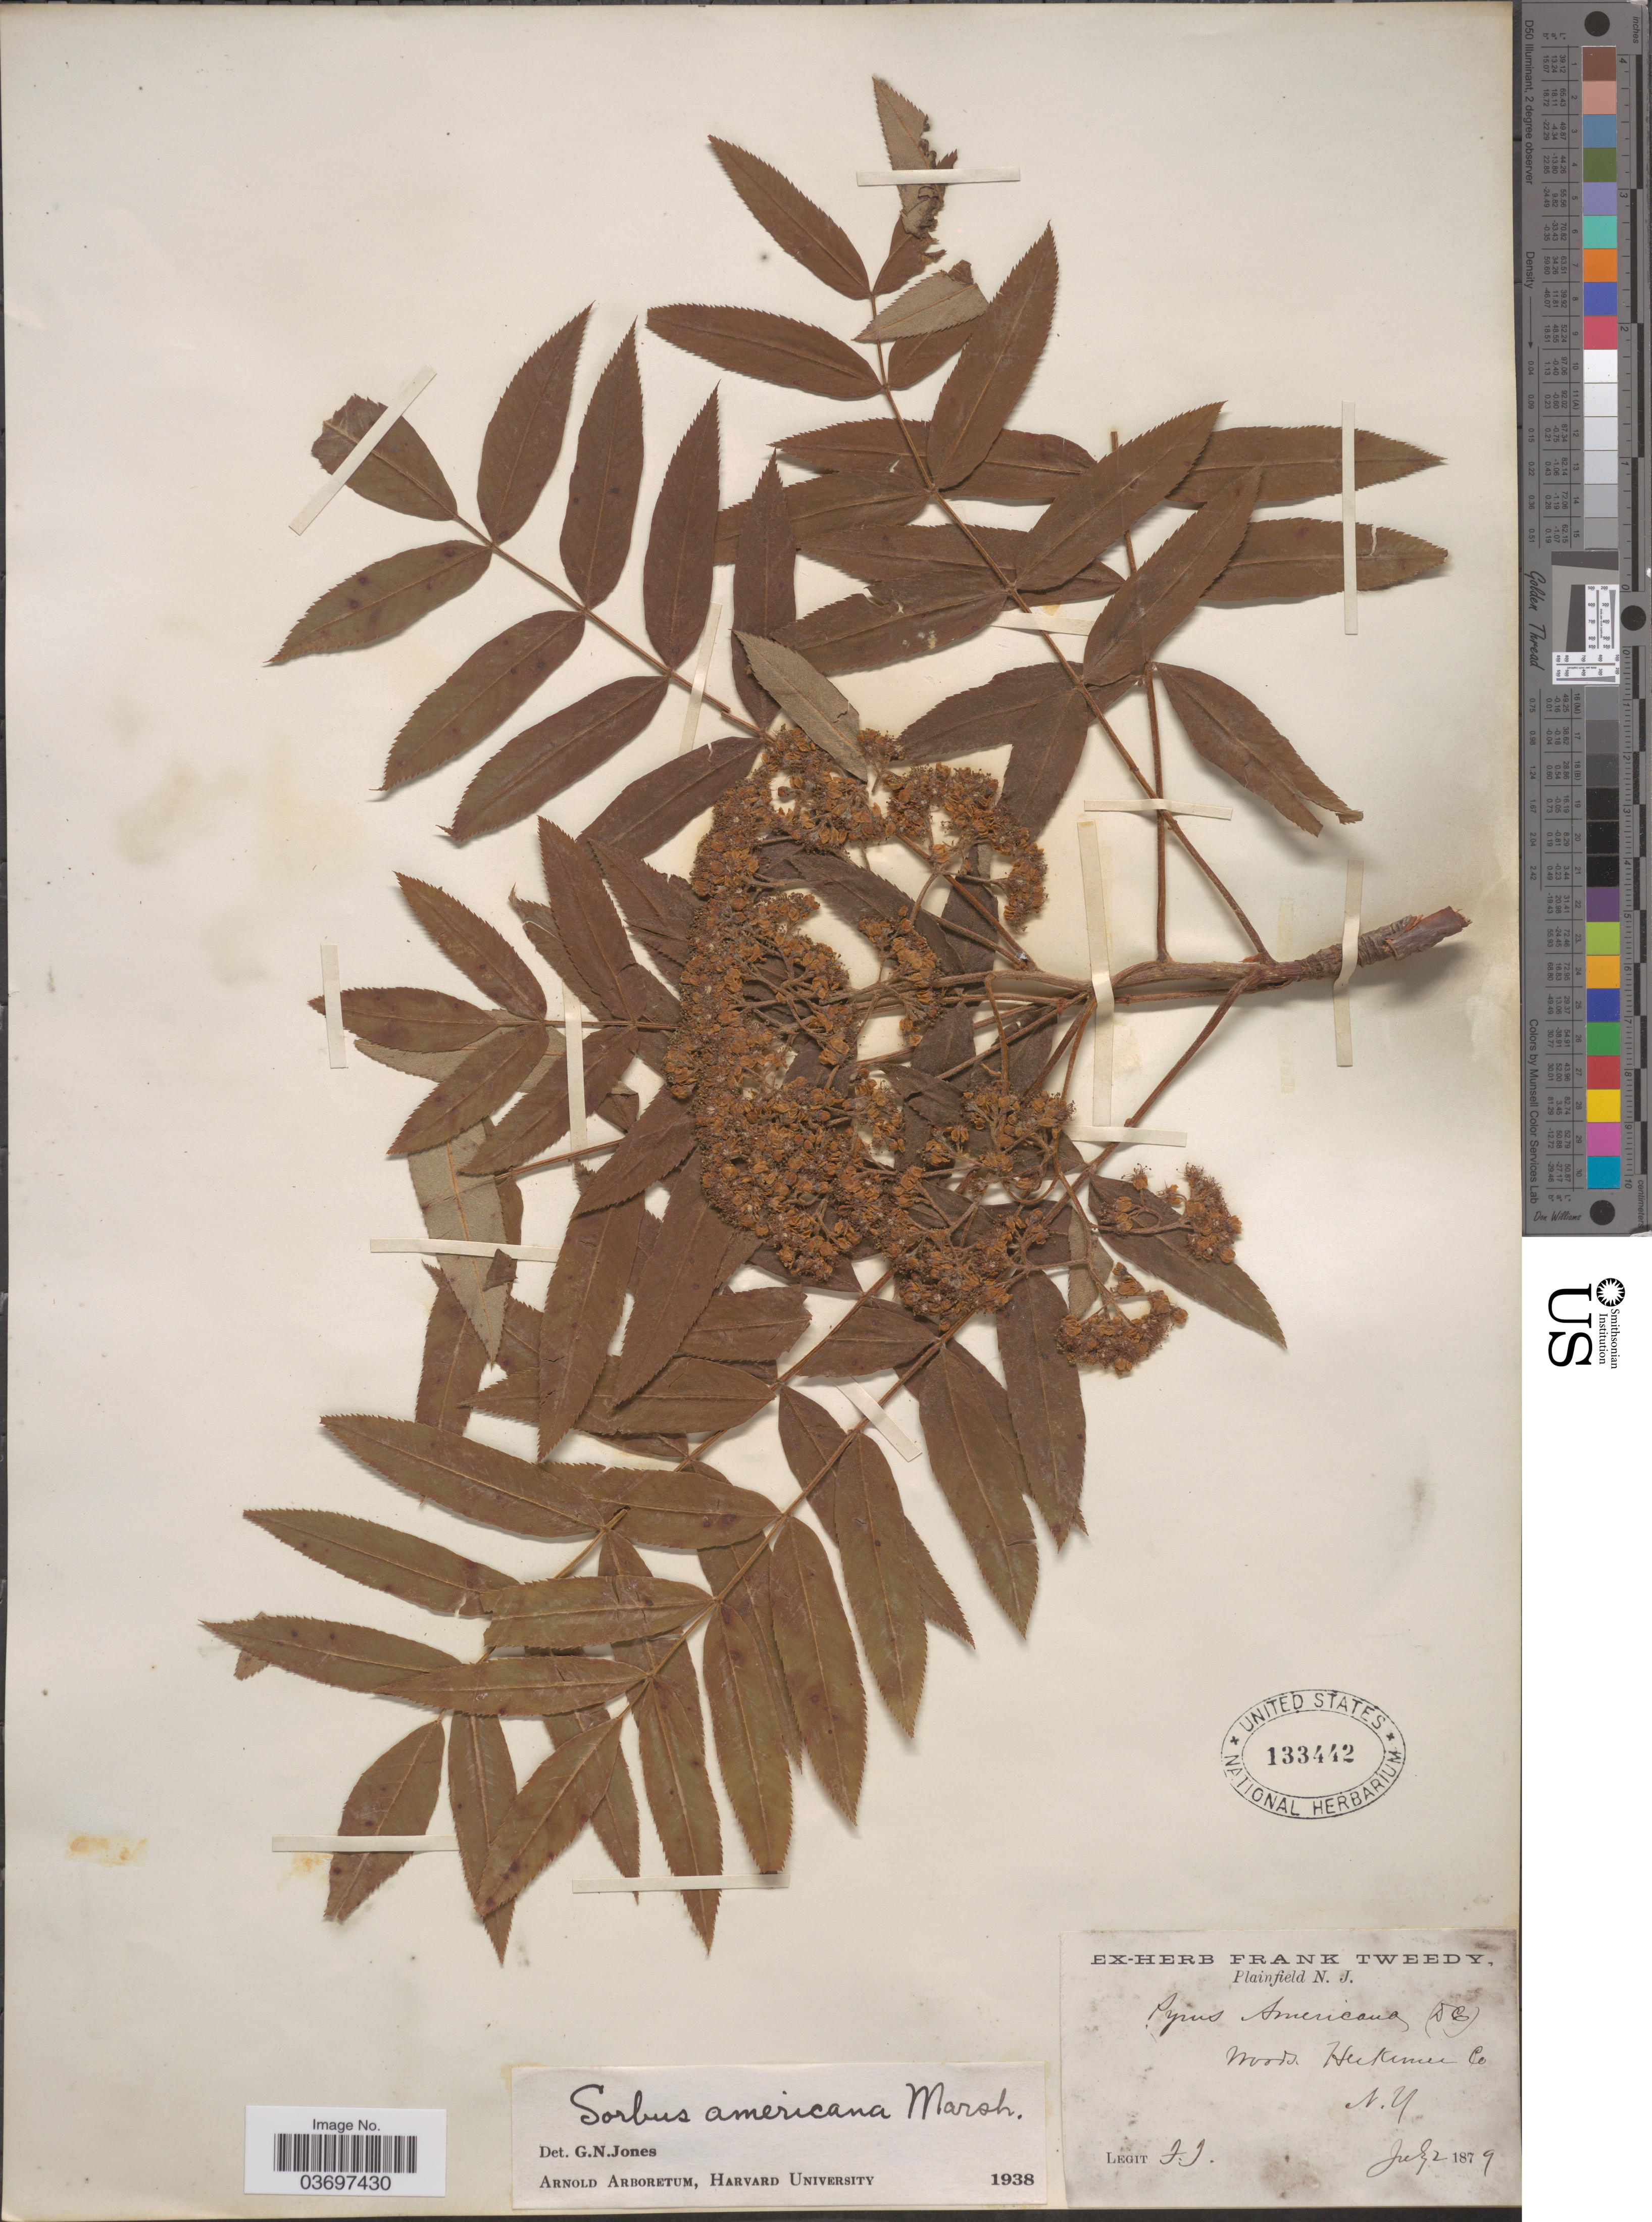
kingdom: Plantae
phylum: Tracheophyta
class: Magnoliopsida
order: Rosales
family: Rosaceae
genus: Sorbus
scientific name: Sorbus americana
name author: Marshall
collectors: F. Tweedy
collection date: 1879-07-02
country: United States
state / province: New York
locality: Herkimer Co.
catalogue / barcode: US 133442